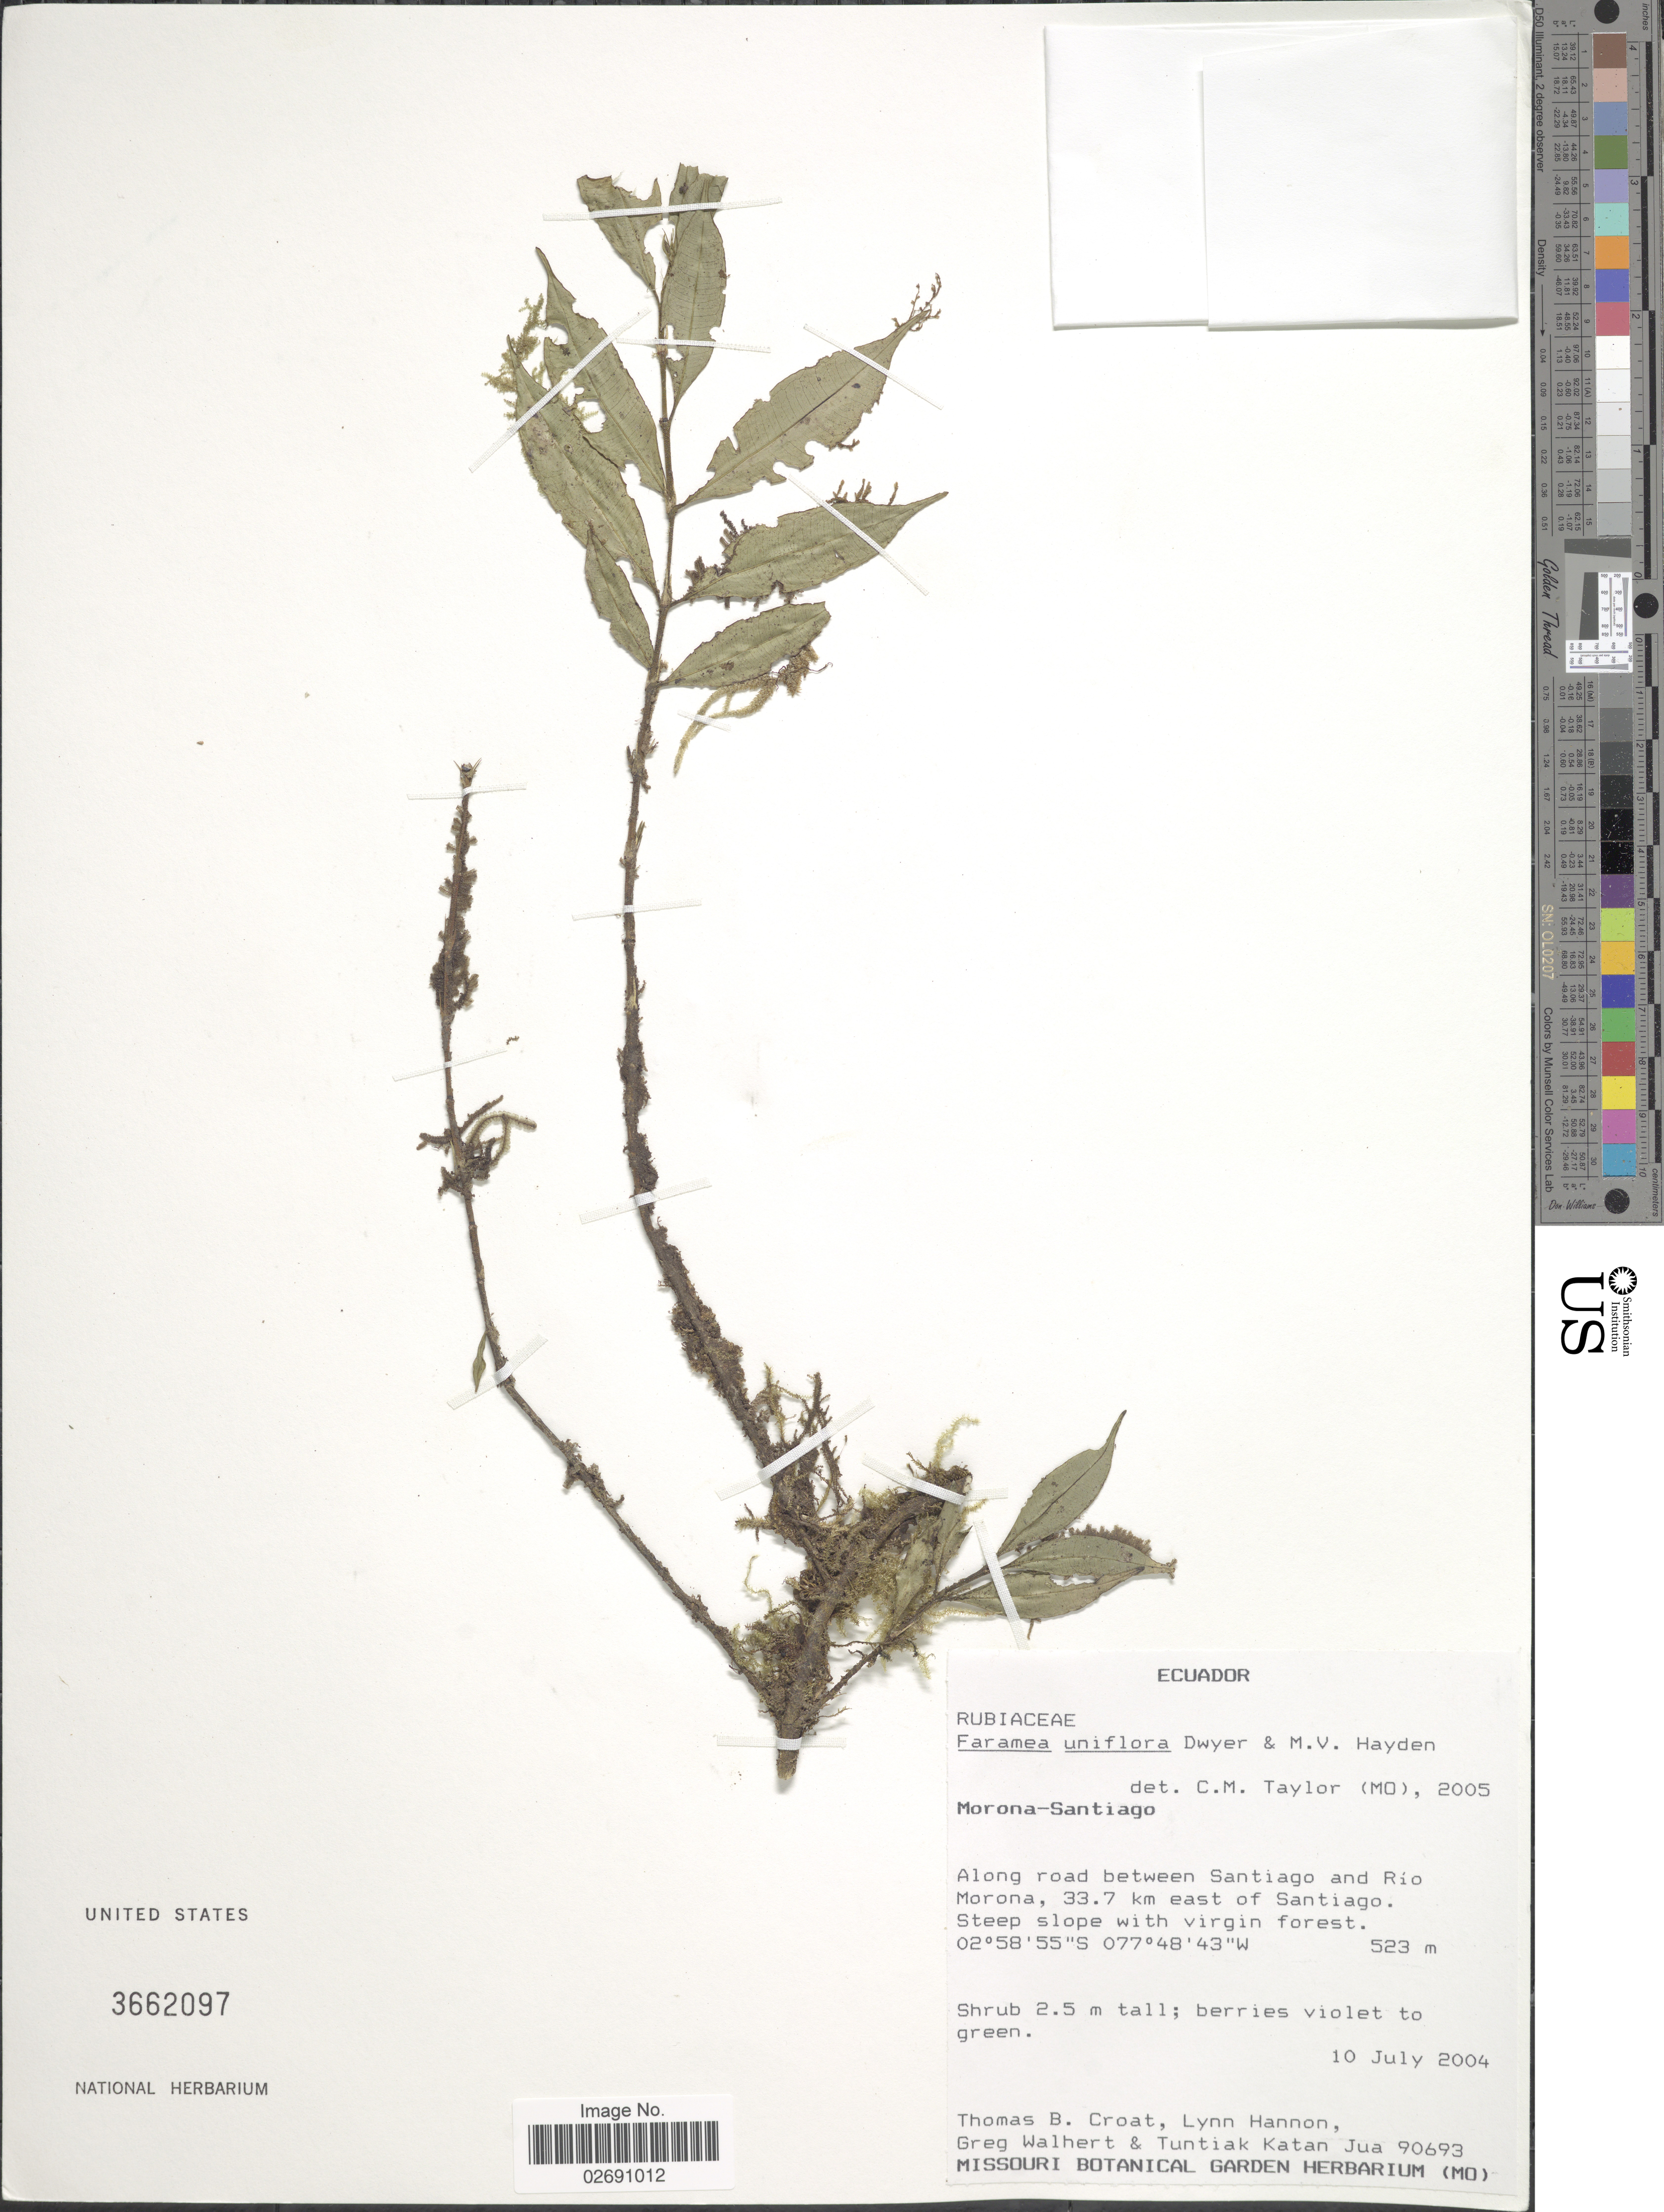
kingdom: Plantae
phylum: Tracheophyta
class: Magnoliopsida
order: Gentianales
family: Rubiaceae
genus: Faramea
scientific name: Faramea uniflora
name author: Dwyer & M.V. Hayden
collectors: T. B. Croat, L. Hannon, G. Walhert & T. Katan Jua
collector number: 90693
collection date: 2004-07-10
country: Ecuador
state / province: Morona-Santiago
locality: Along road between Santiago and Rio Morona, 33.7 km east of Santiago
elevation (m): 523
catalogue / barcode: US 3662097